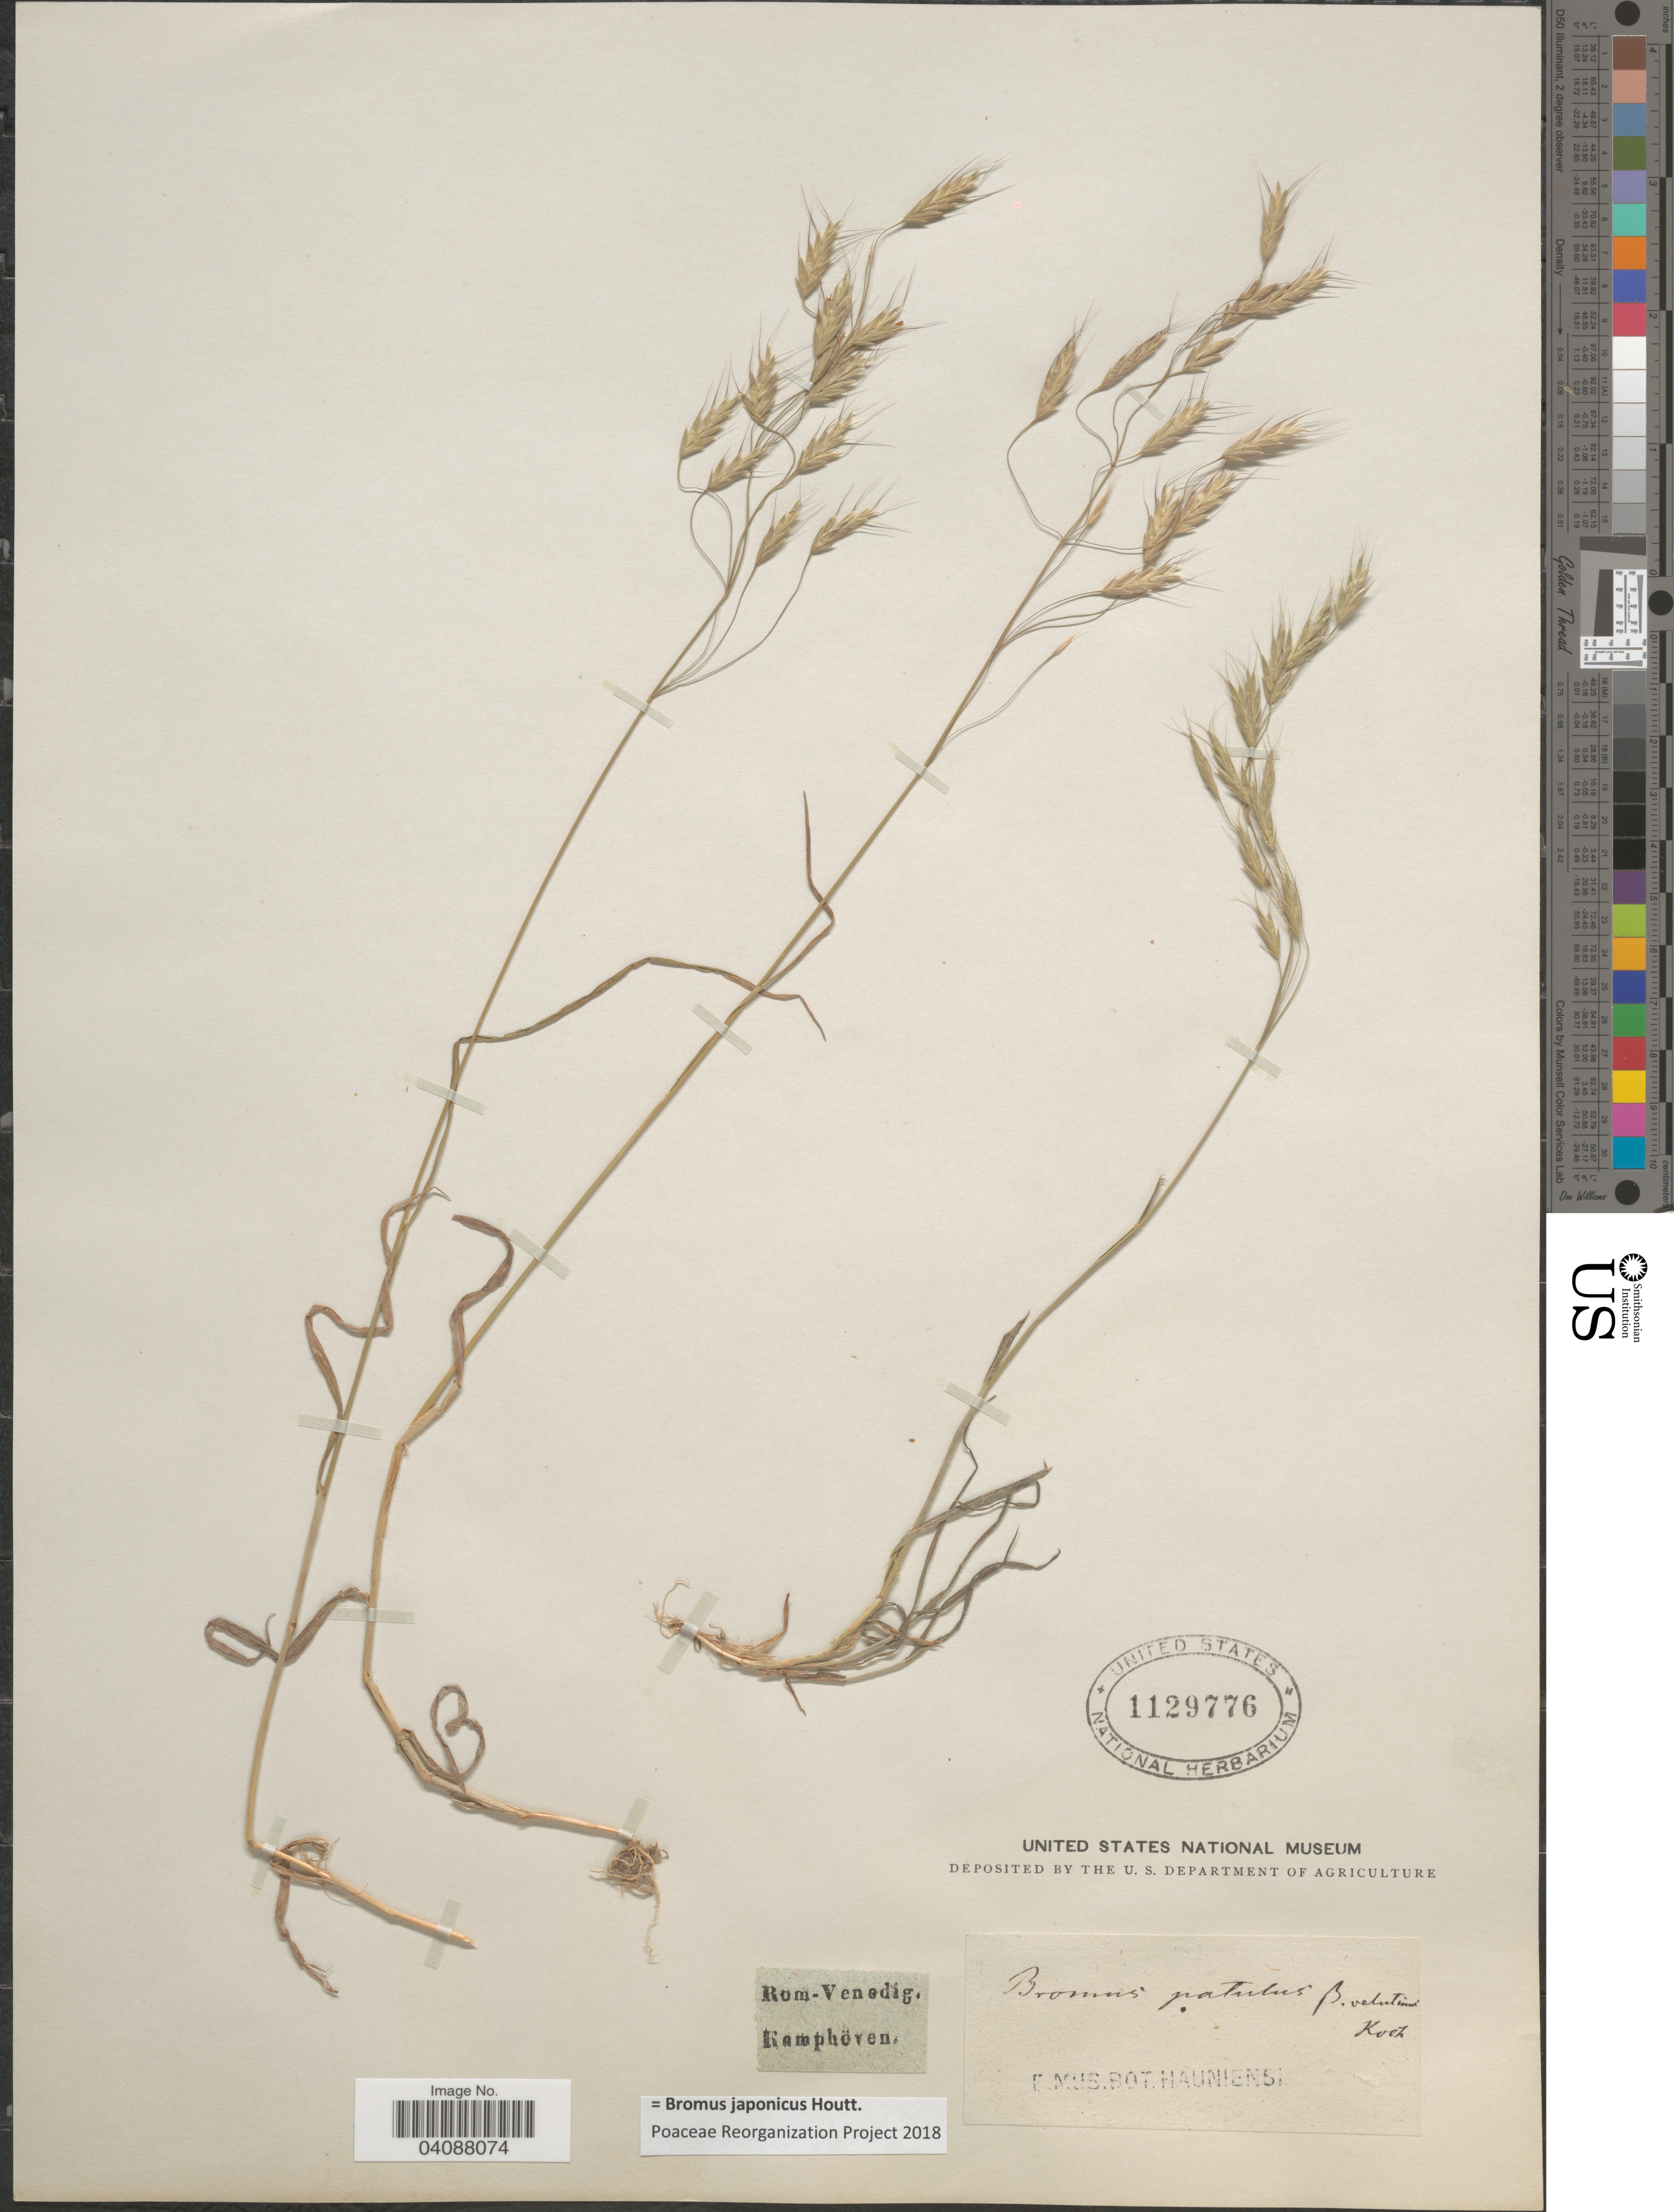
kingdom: Plantae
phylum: Tracheophyta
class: Liliopsida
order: Poales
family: Poaceae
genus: Bromus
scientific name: Bromus japonicus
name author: Houtt.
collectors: Kamphöven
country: Italy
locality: Rom-Venedig.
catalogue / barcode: US 1129776